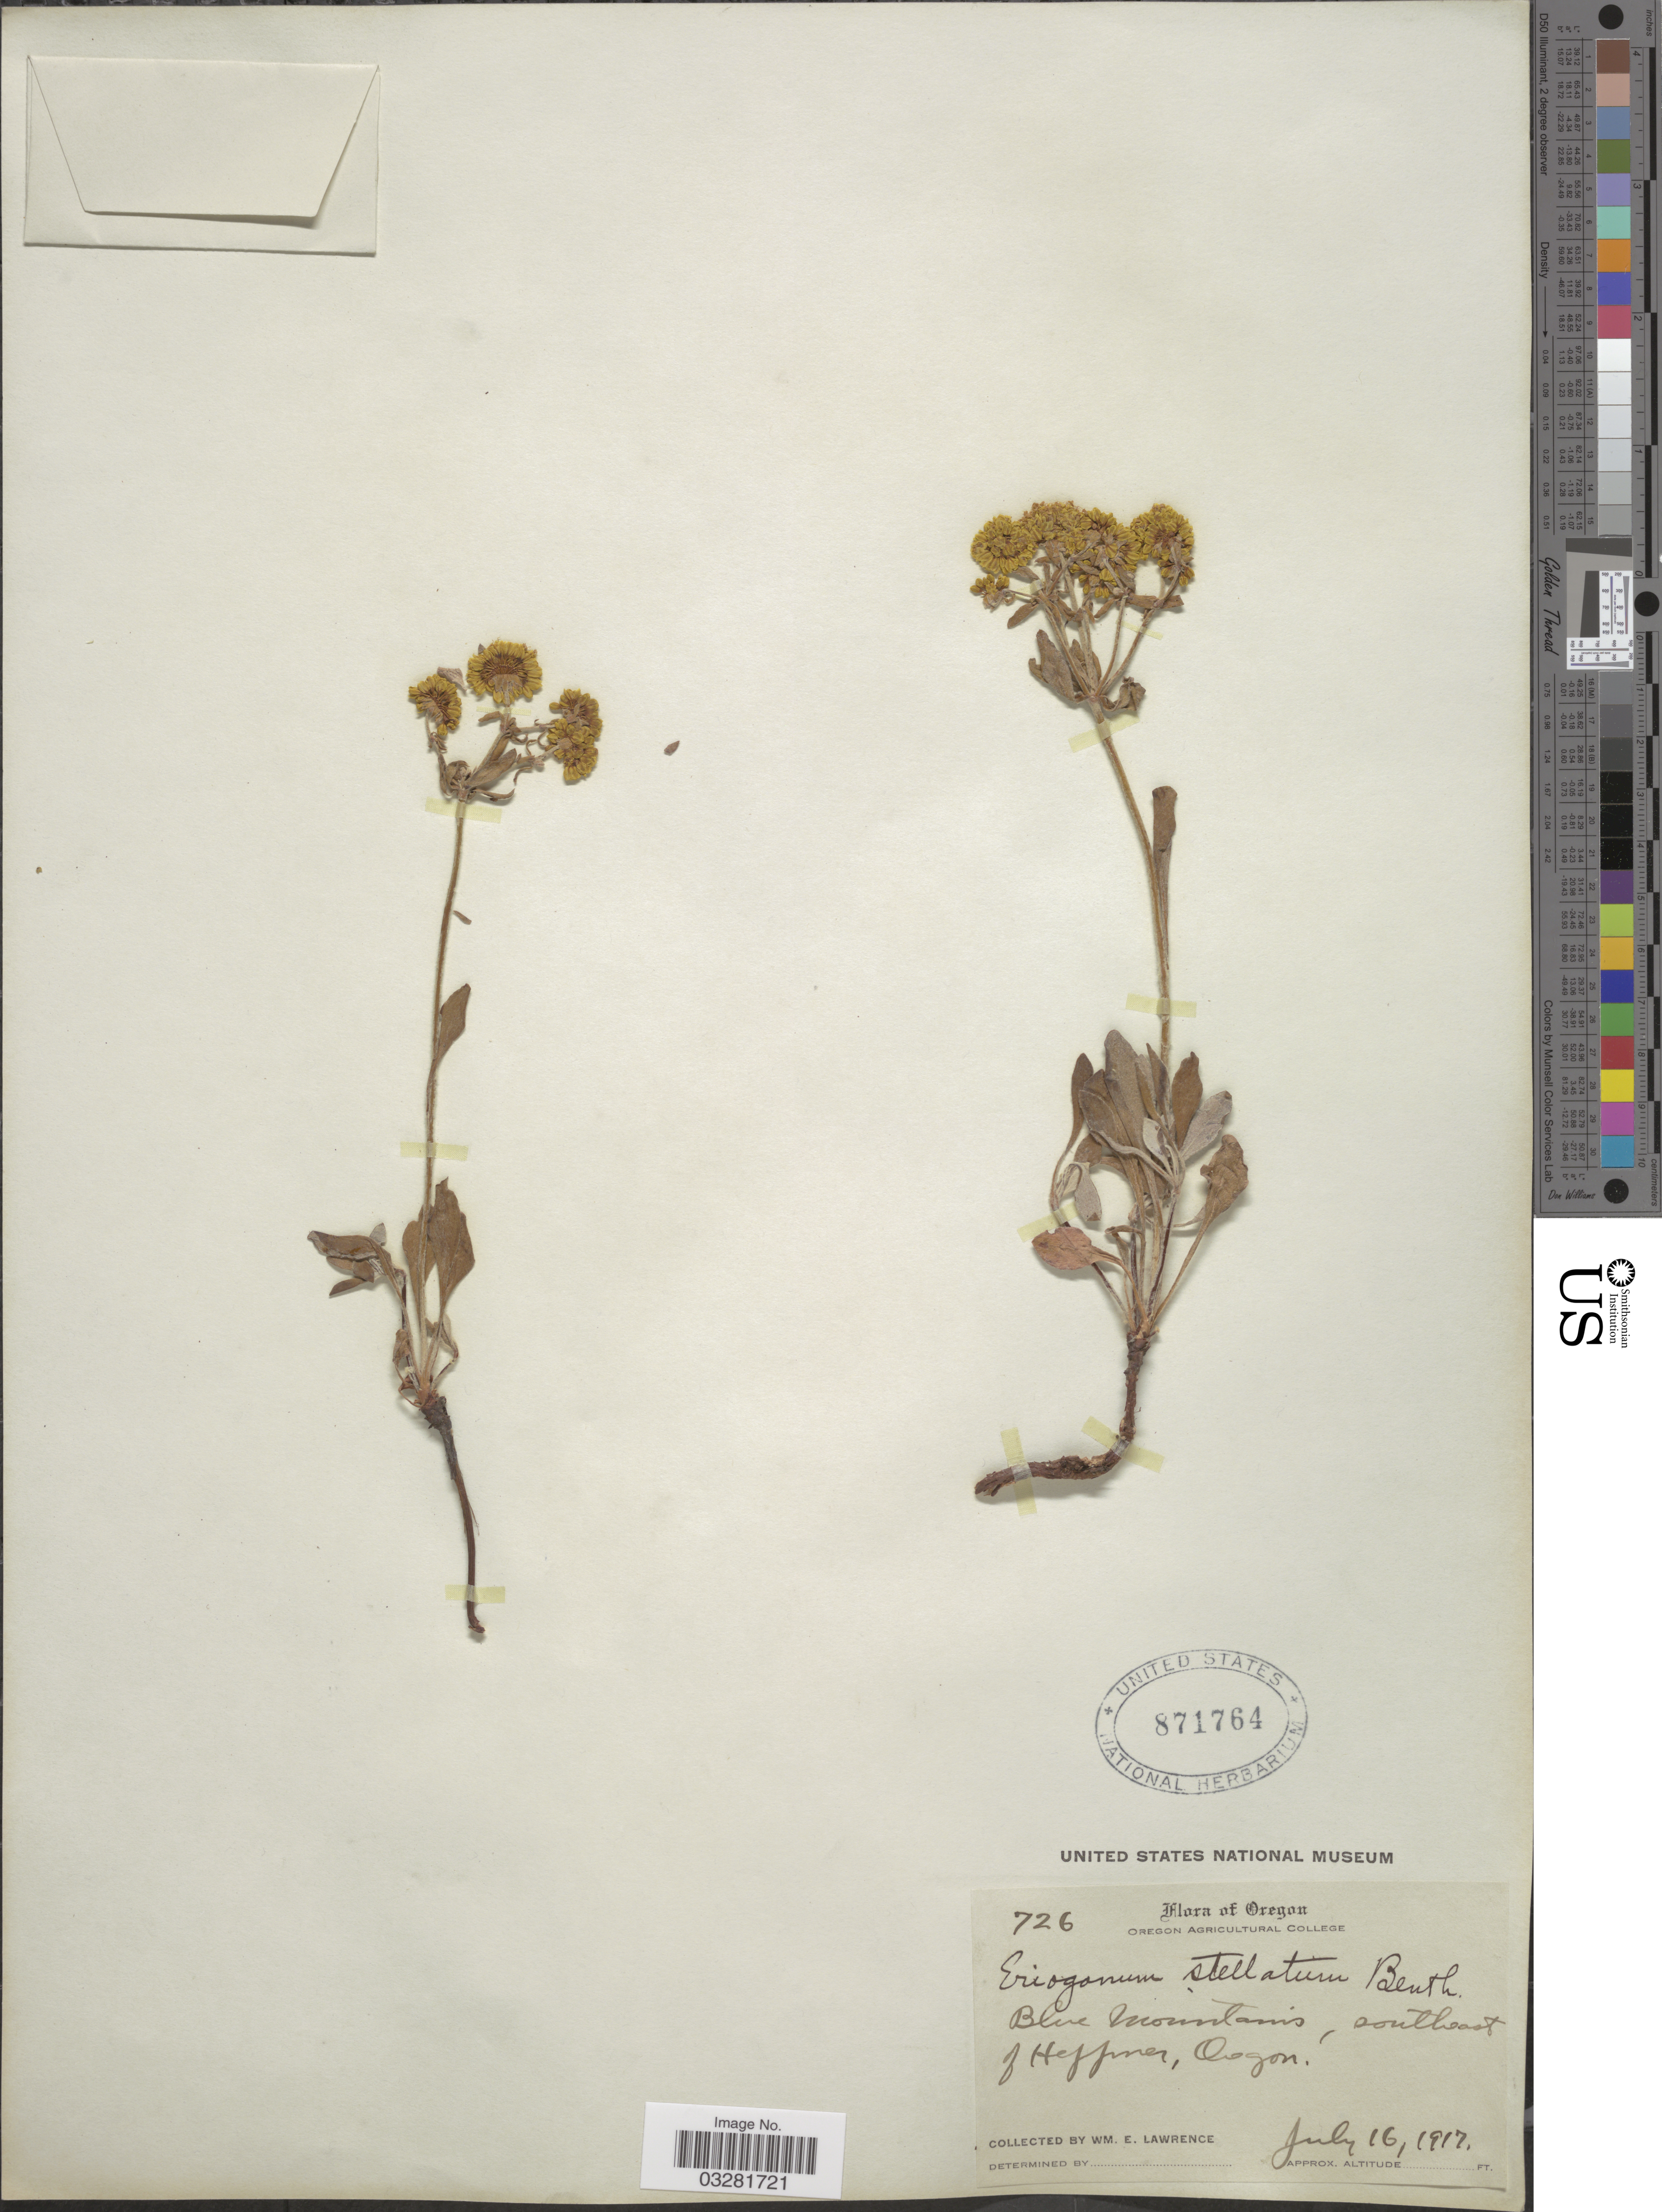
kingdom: Plantae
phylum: Tracheophyta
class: Magnoliopsida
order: Caryophyllales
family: Polygonaceae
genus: Eriogonum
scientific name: Eriogonum umbellatum var. stellatum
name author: (Benth.) M.E. Jones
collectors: W. Lawrence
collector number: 726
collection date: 1917-07-16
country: United States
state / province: Oregon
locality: Blue Mountains, southeast of Heffner.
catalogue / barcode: US 871764